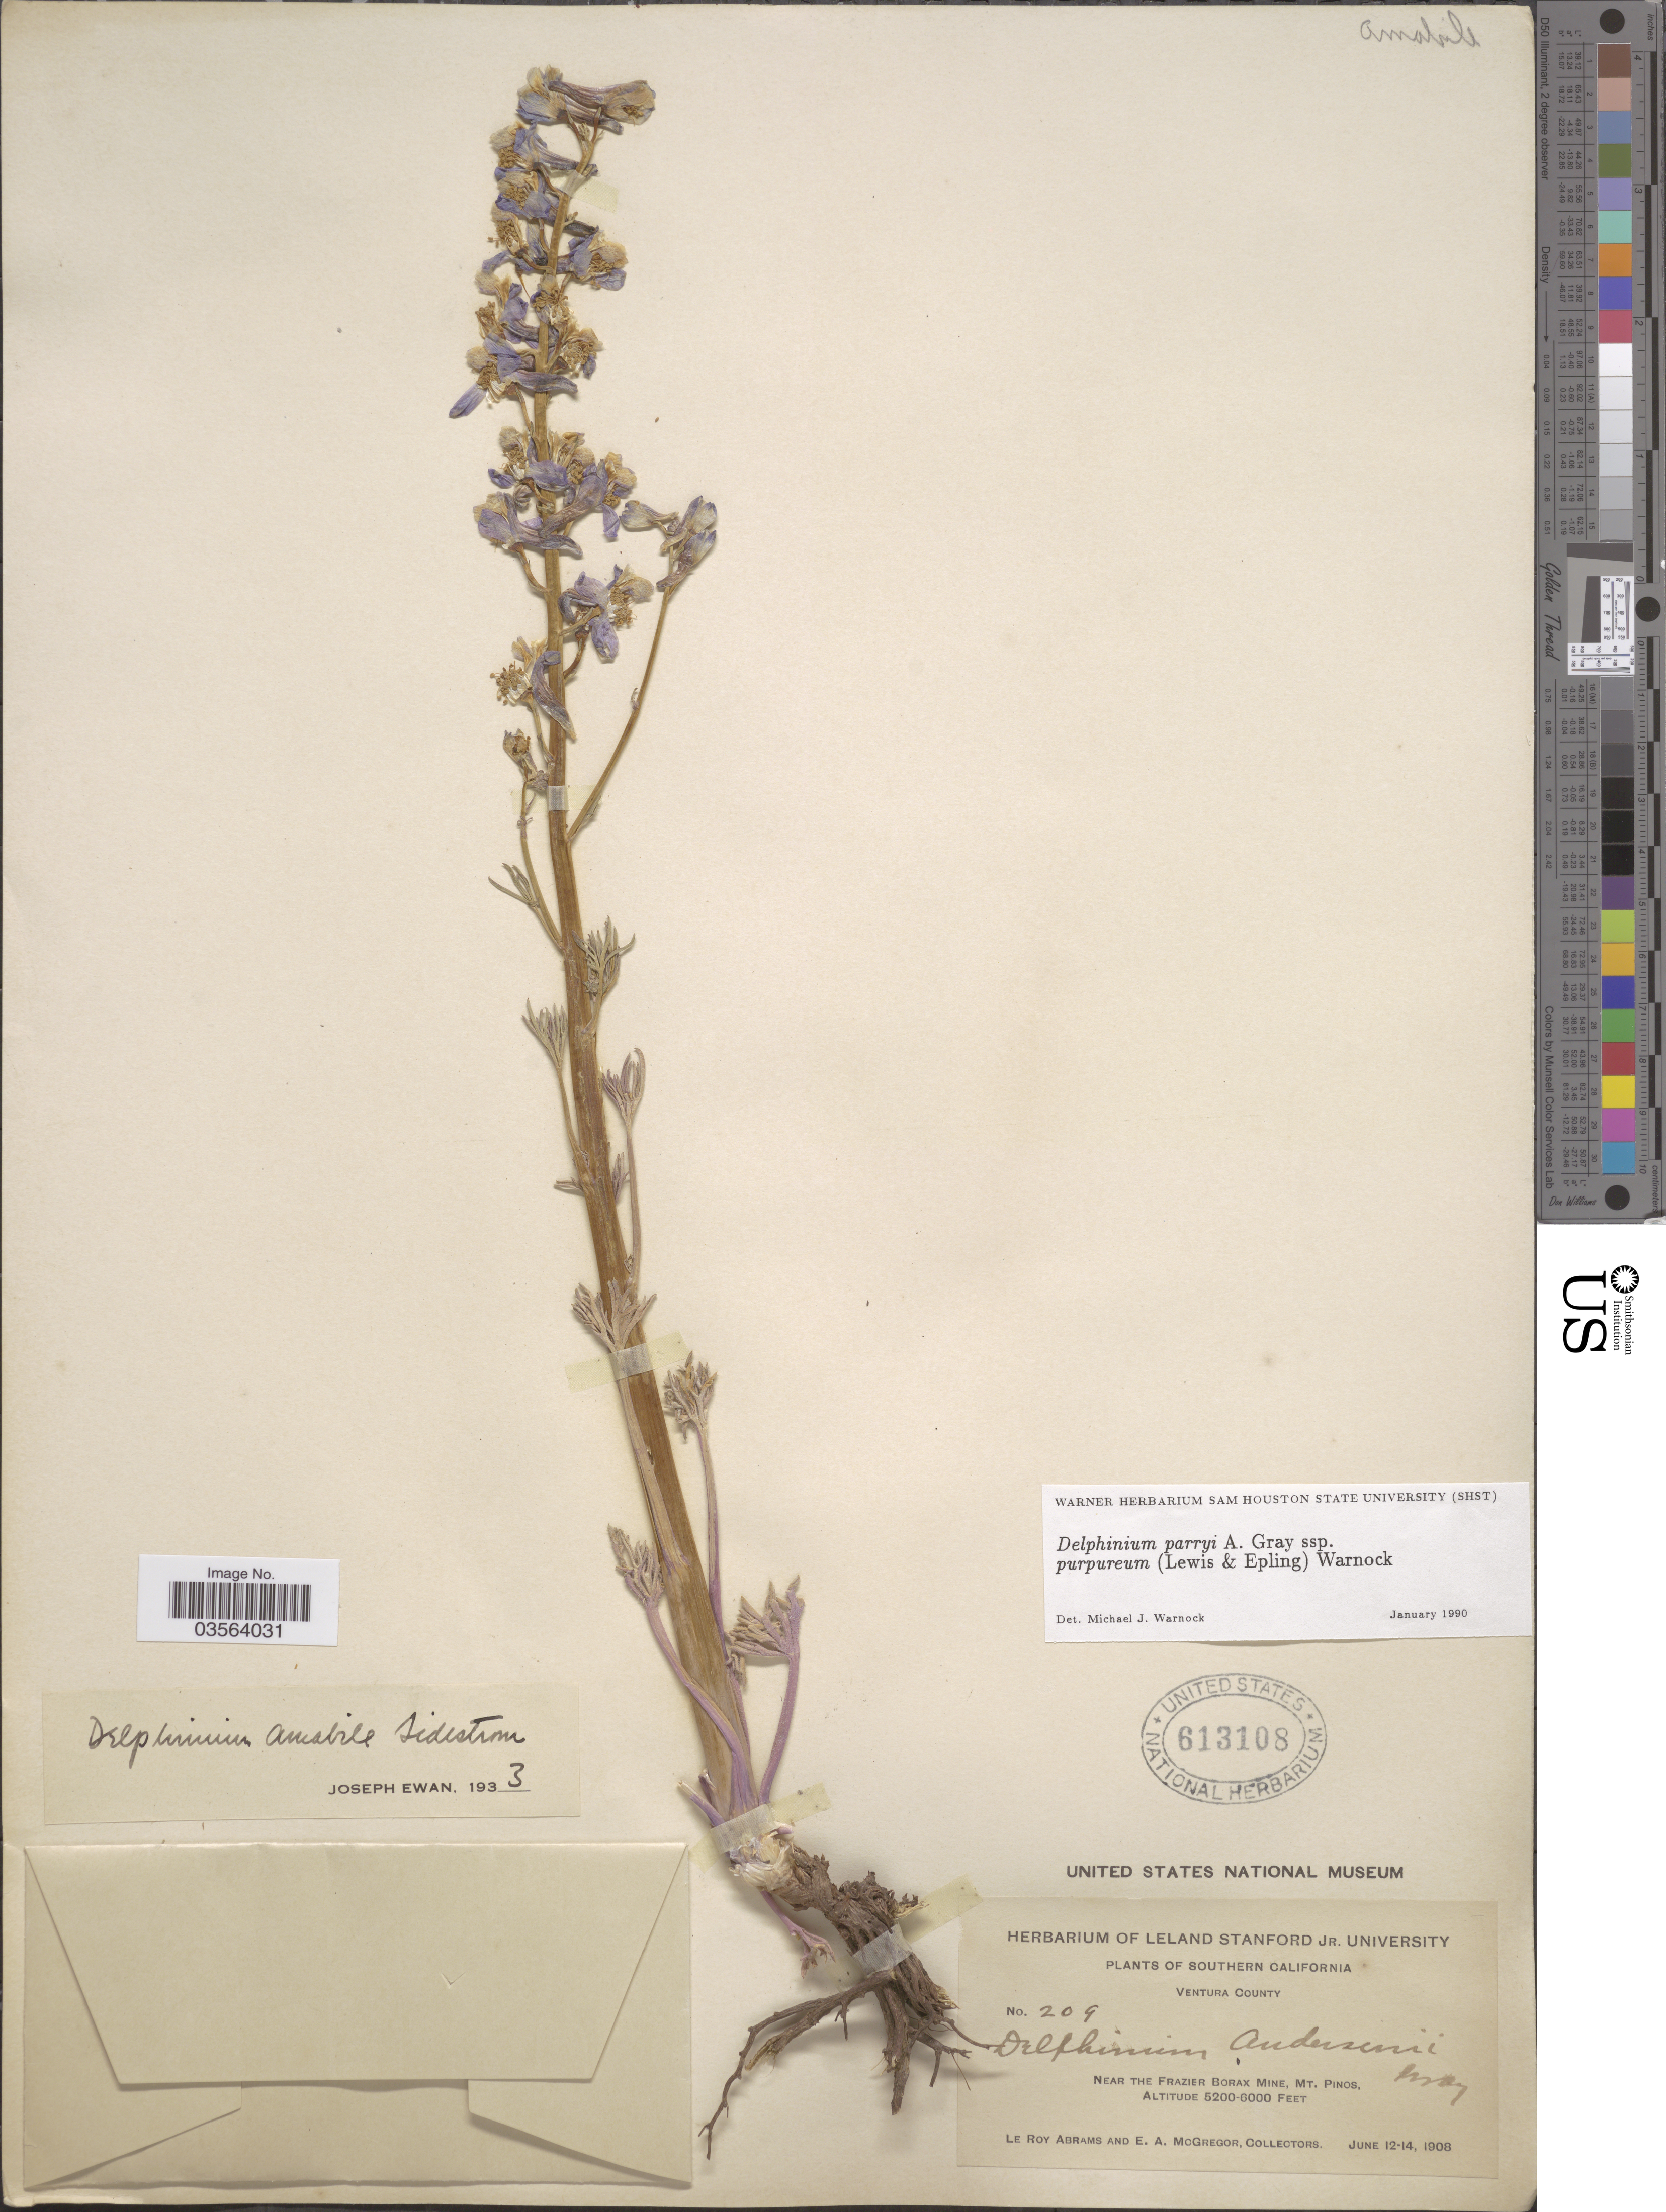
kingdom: Plantae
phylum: Tracheophyta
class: Magnoliopsida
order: Ranunculales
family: Ranunculaceae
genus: Delphinium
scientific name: Delphinium parryi subsp. purpureum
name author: (F. H. Lewis & Epling) M.J. Warnock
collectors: L. Abrams & E. A. McGregor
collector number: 209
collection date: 1908-06-12/1908-06-14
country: United States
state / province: California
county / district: Ventura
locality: Southern California. Ventura County. Near the Frazier Borax Mine, Mt. Pinos.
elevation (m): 1585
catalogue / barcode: US 613108